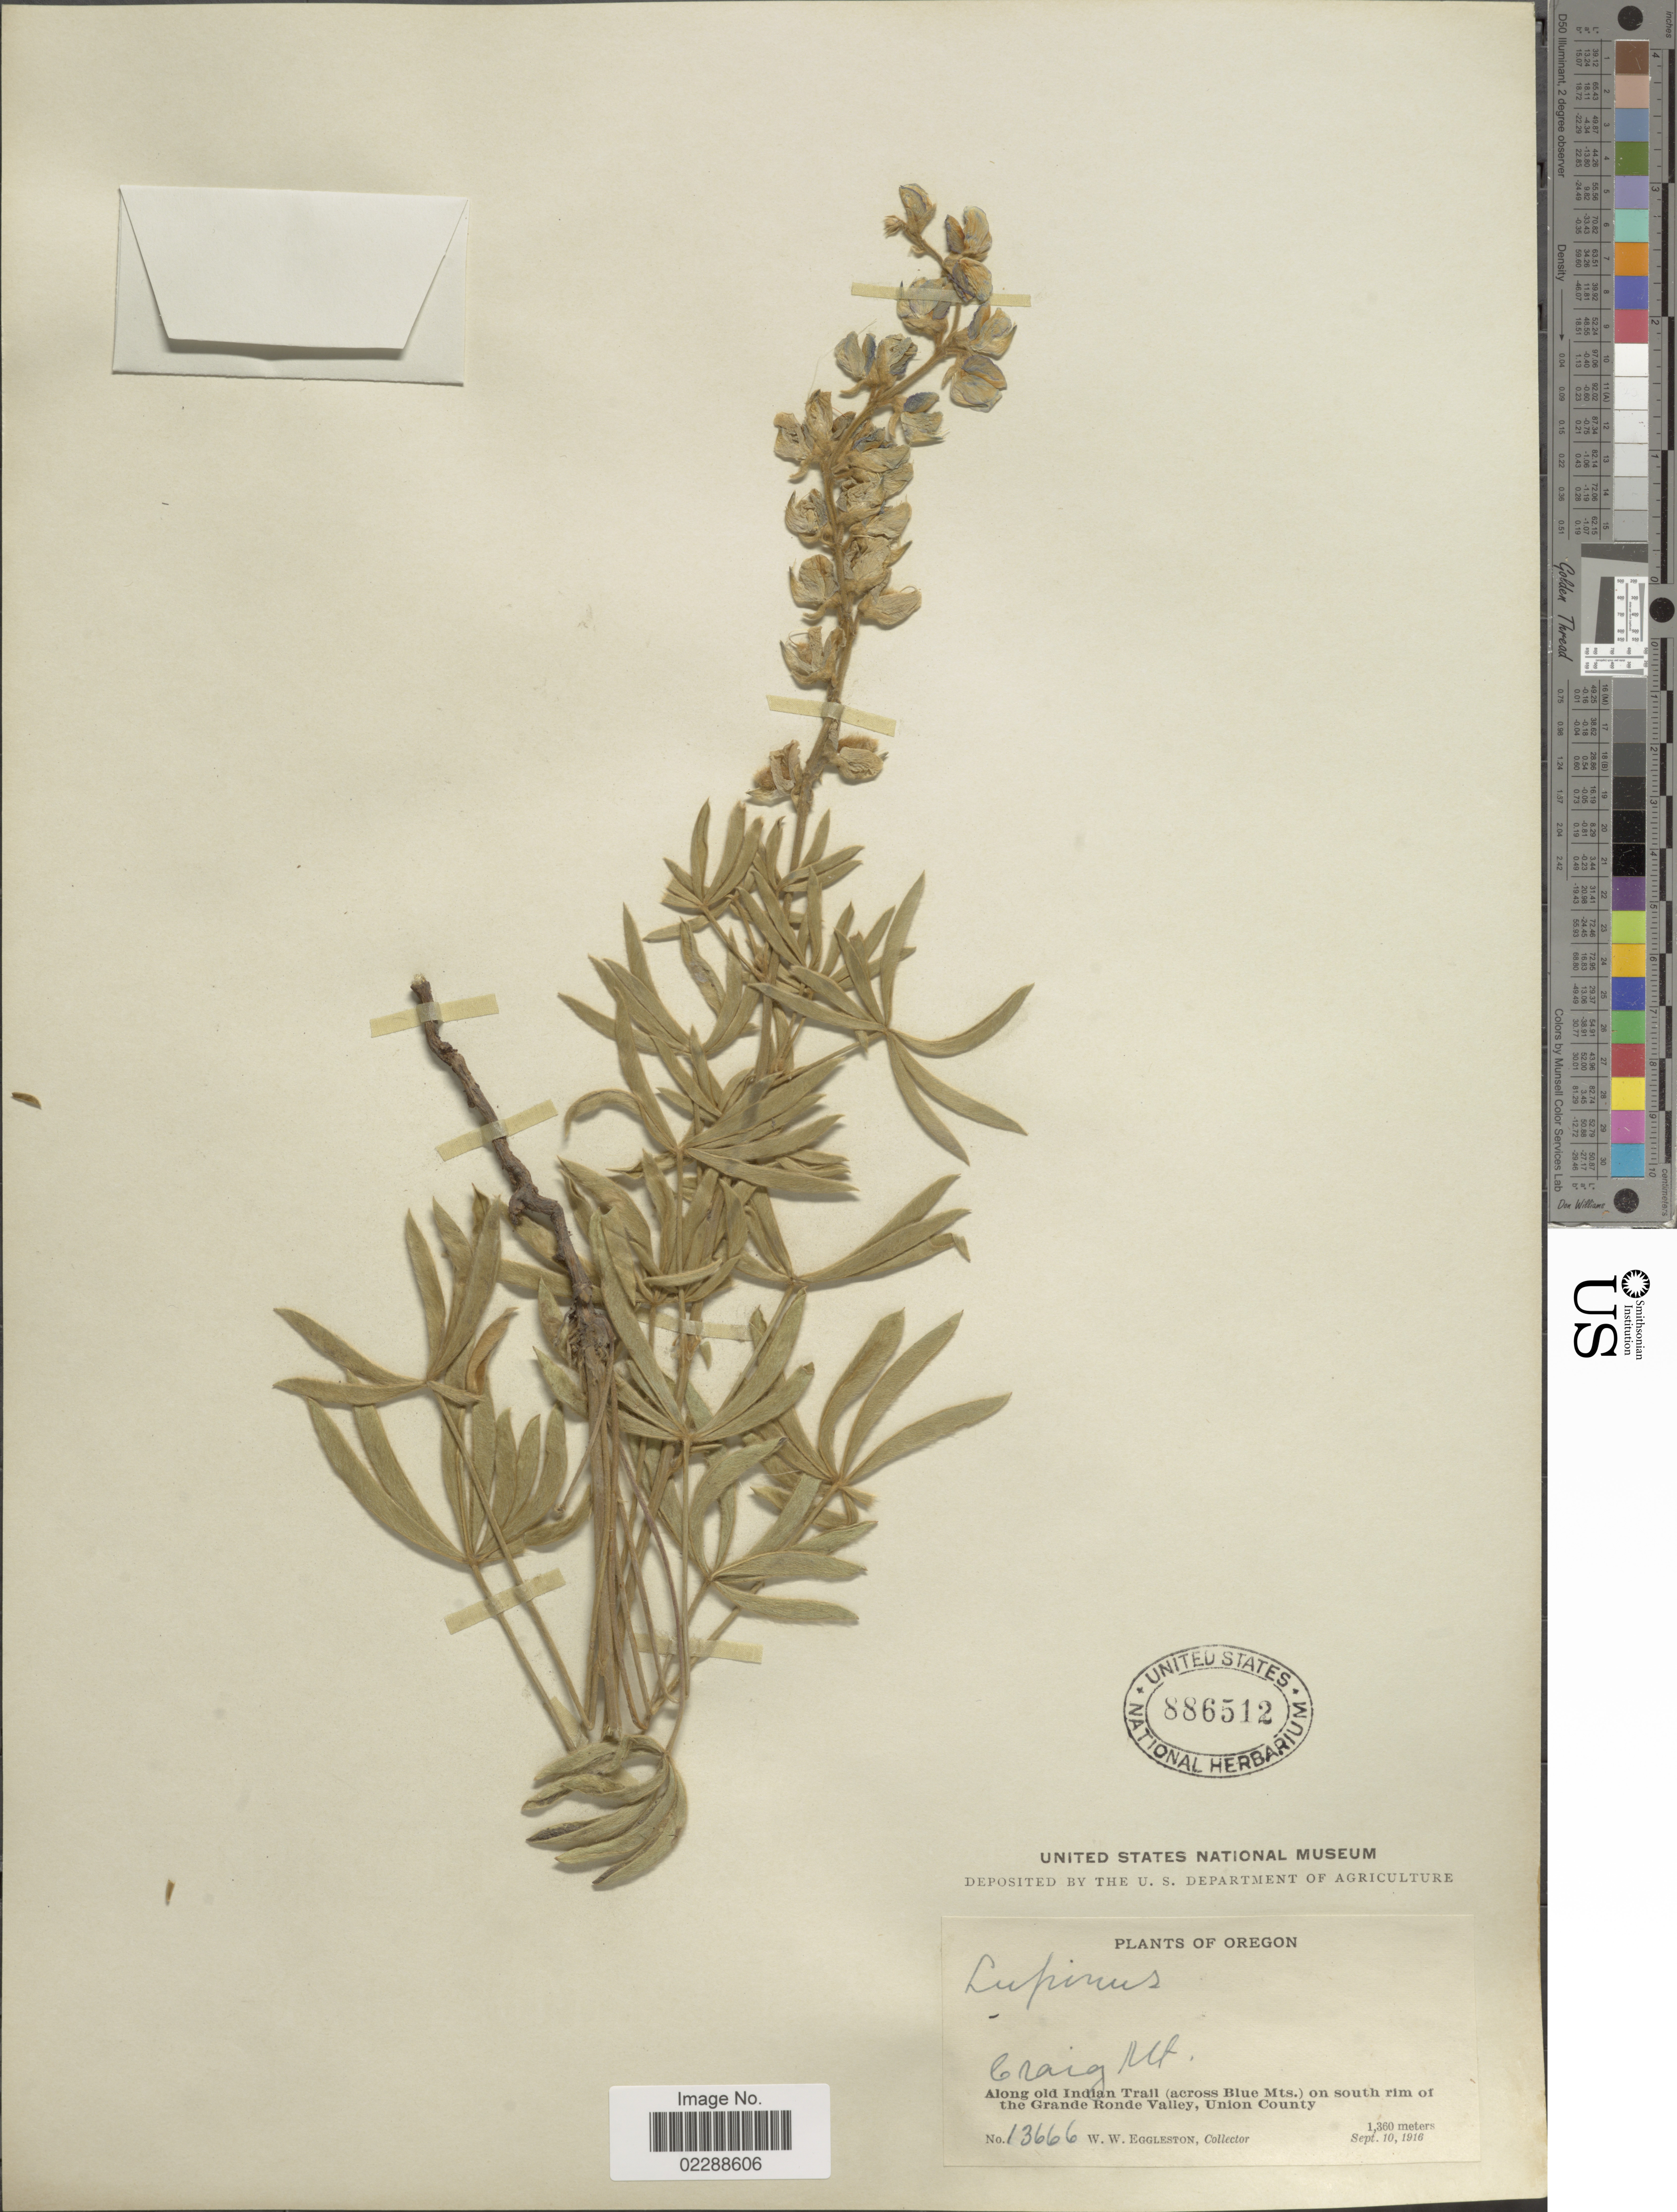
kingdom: Plantae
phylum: Tracheophyta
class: Magnoliopsida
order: Fabales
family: Fabaceae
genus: Lupinus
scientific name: Lupinus sp.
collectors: W. W. Eggleston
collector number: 13666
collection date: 1916-09-10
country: United States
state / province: Oregon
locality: Craig Mt., Along old Indian Trail (across Blue Mts.) on south rim of the Grande Ronde Valley, Union County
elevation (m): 1360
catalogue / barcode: US 886512